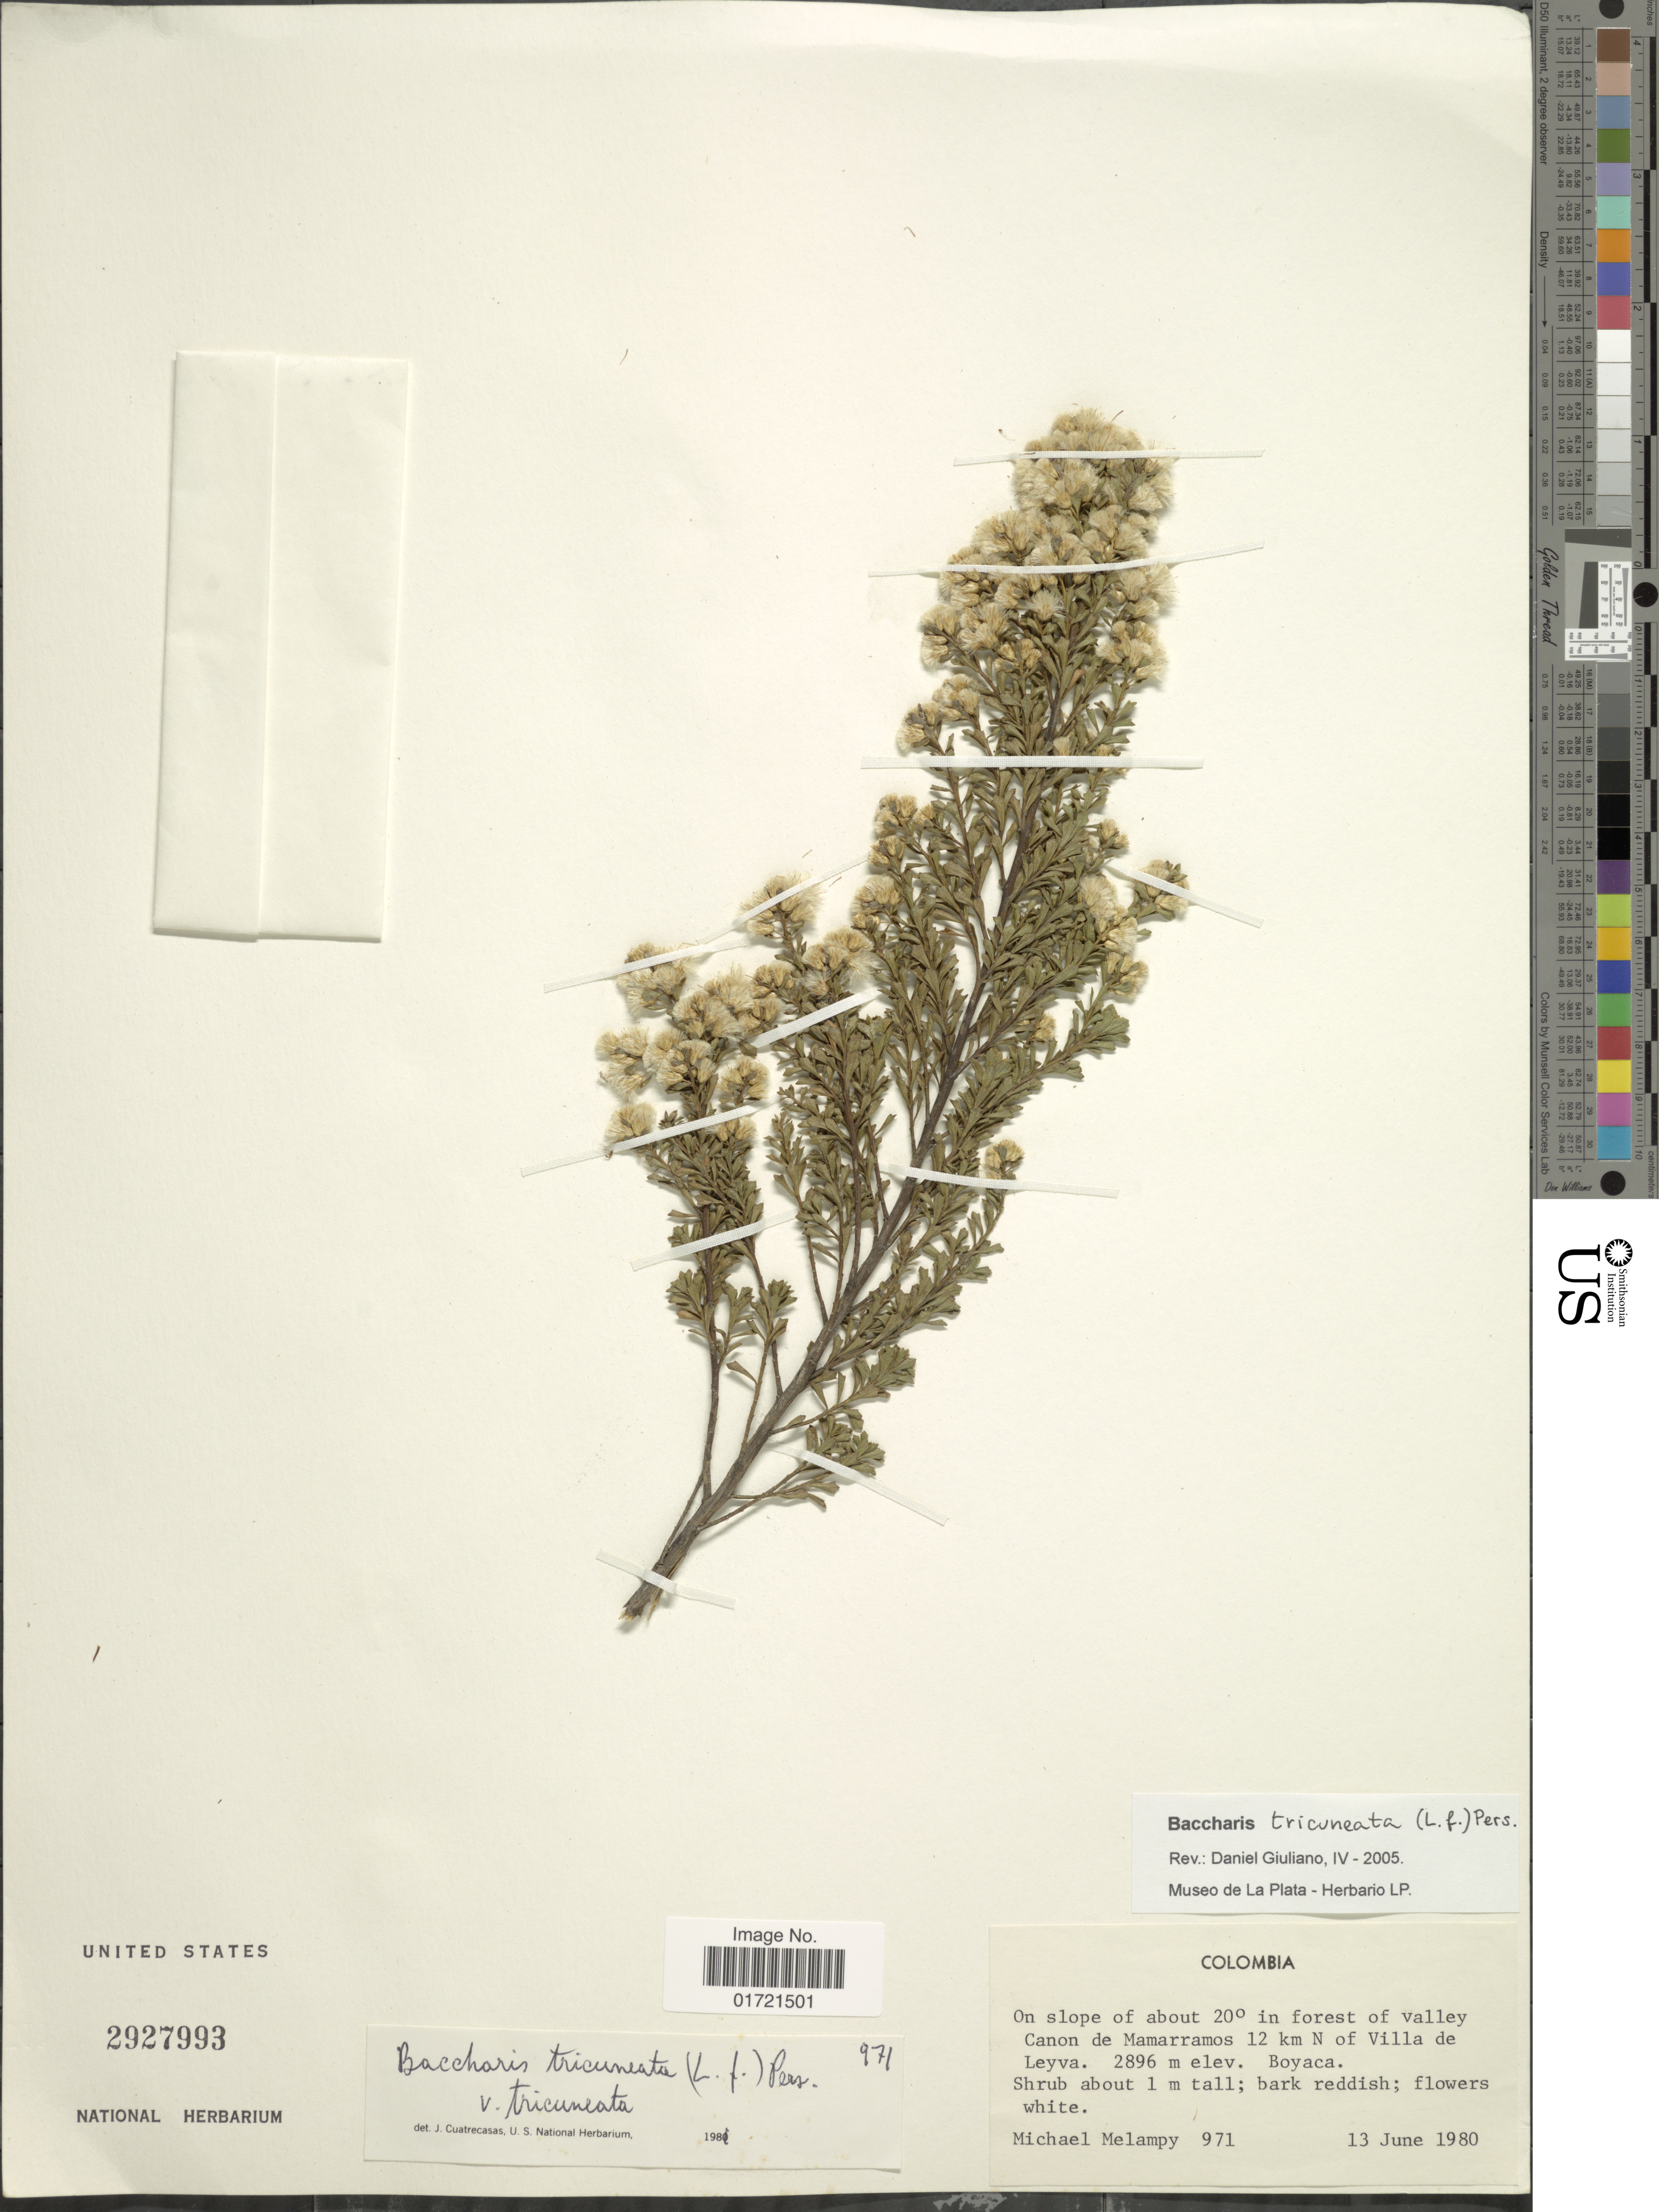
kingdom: Plantae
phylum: Tracheophyta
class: Magnoliopsida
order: Asterales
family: Asteraceae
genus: Baccharis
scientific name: Baccharis tricuneata f. tricuneata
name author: (L. f.) Pers.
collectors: M. Melampy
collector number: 971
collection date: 1980-06-13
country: Colombia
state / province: Boyacá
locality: On slope of about 20 ° in forest of valley Canon de Mamarramos 12 km N of Villa de Leyva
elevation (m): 2896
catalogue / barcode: US 2927993